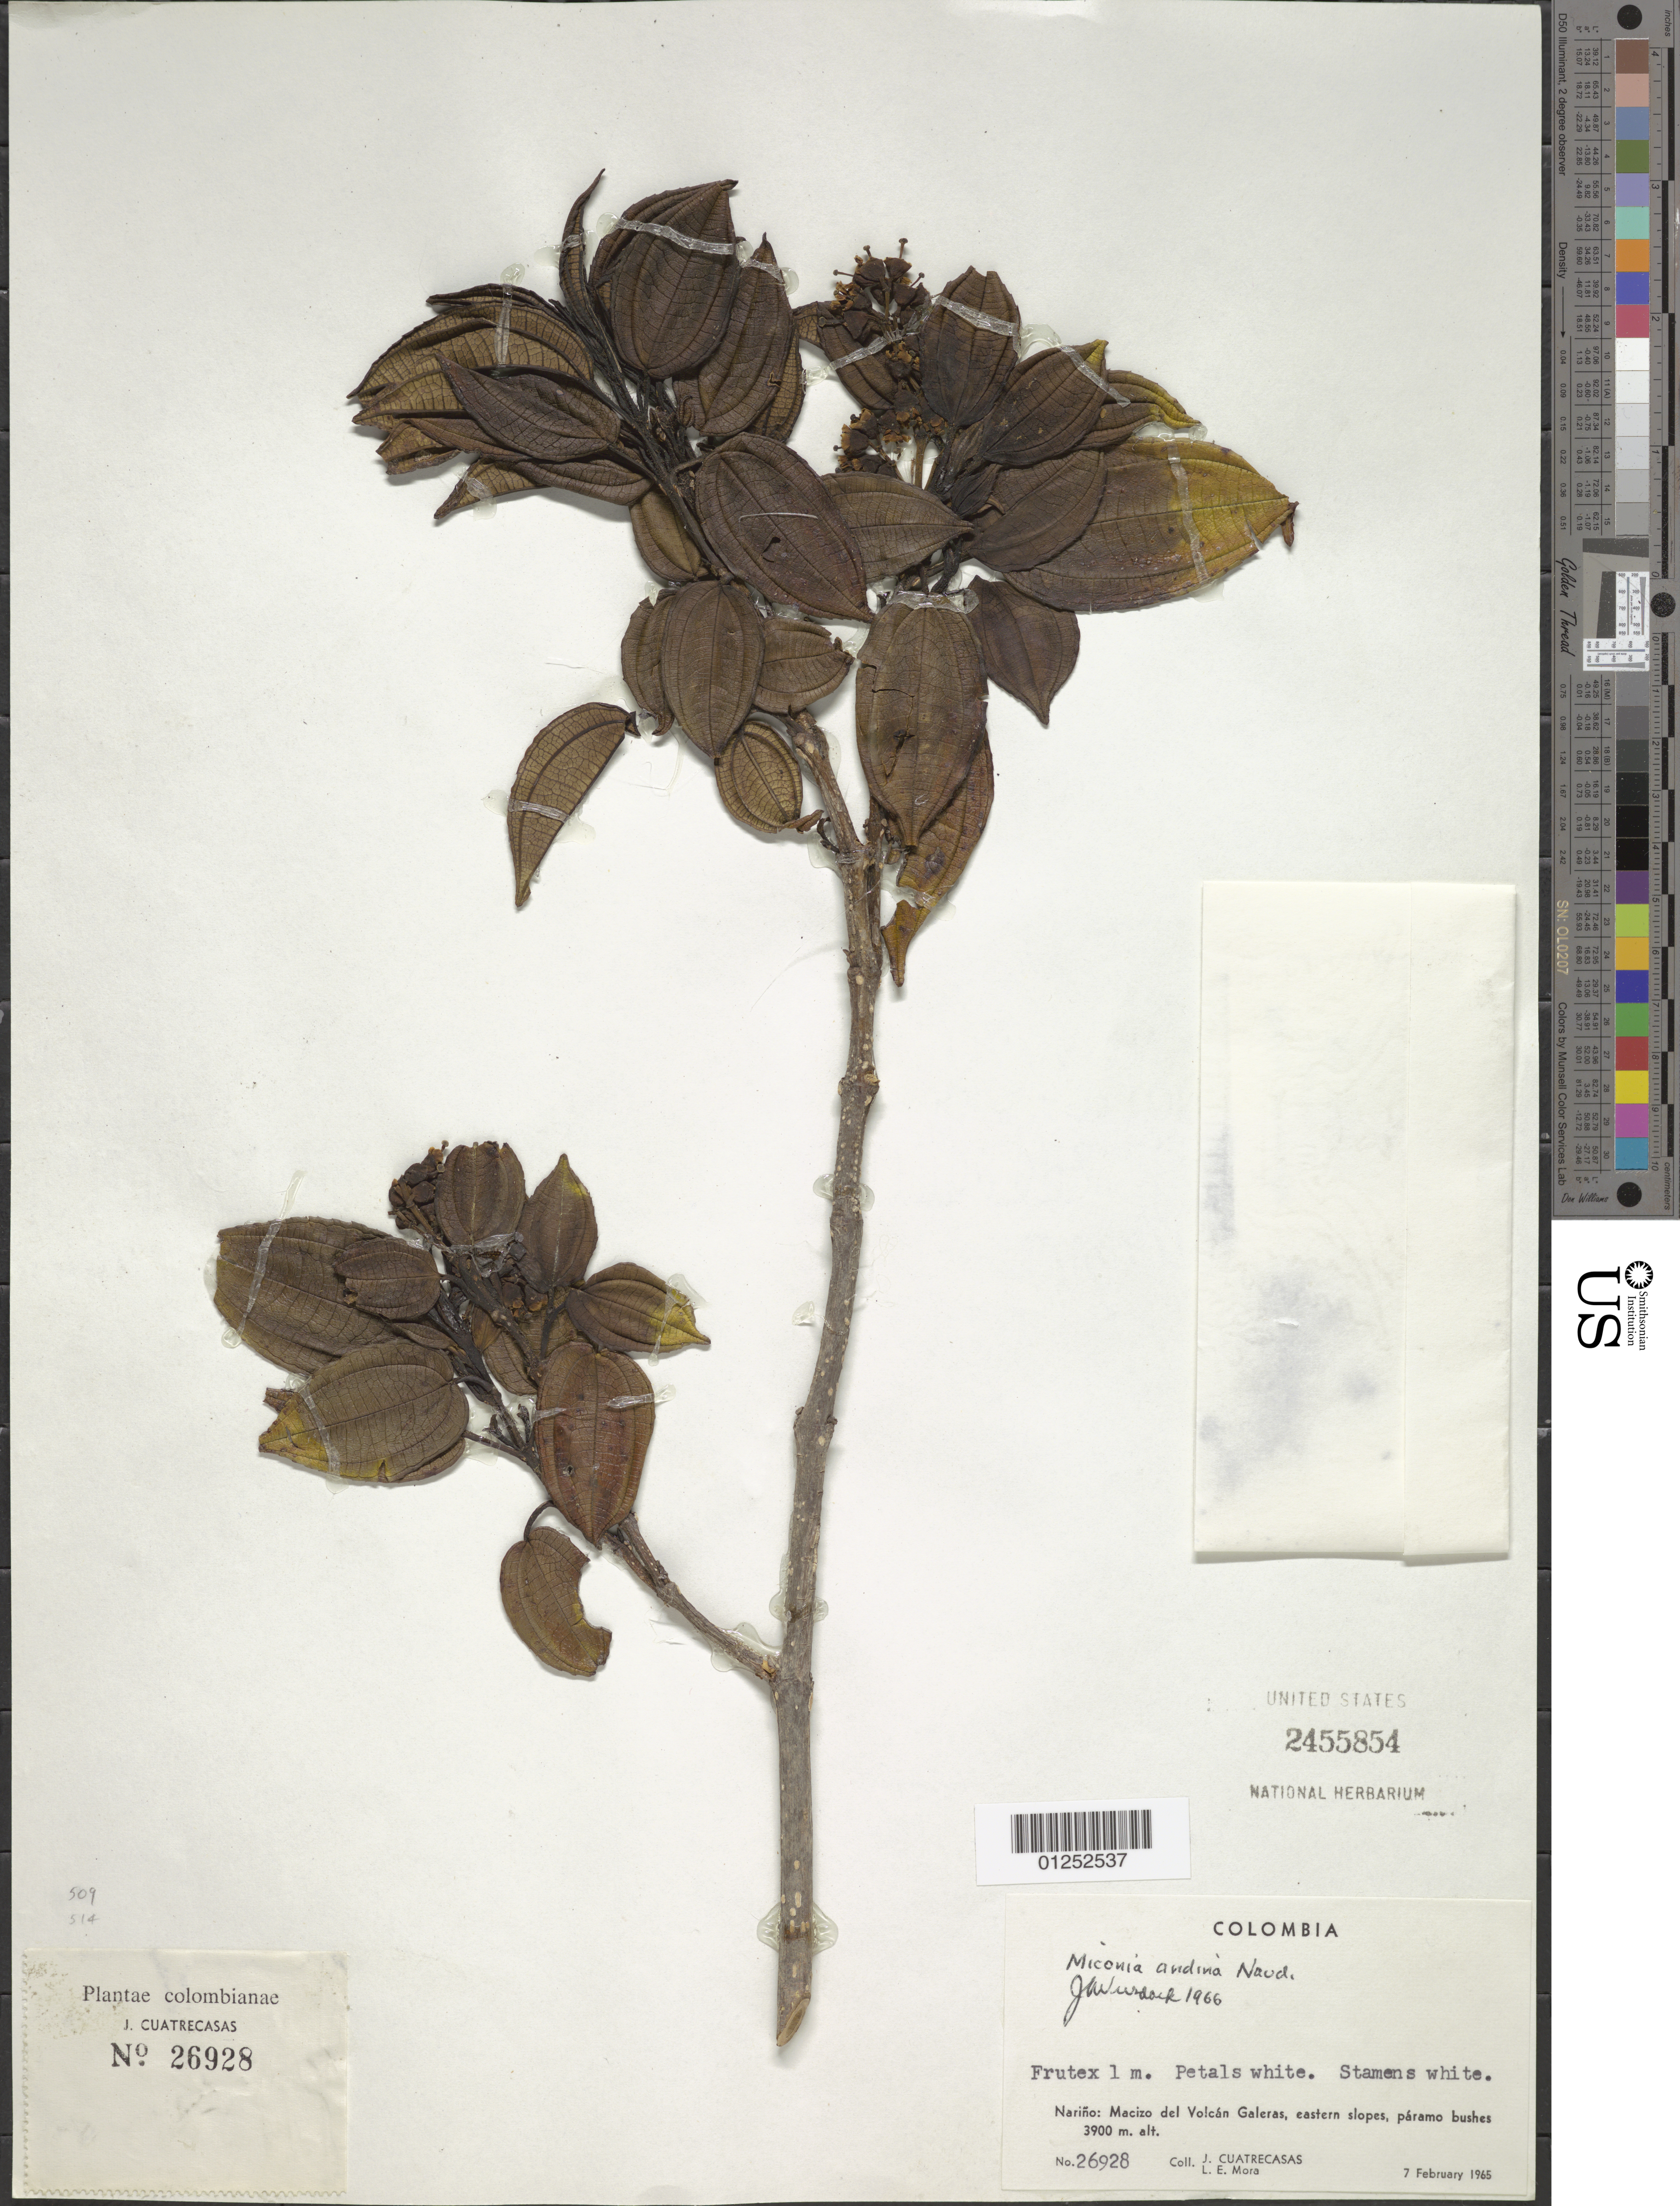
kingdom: Plantae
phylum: Tracheophyta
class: Magnoliopsida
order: Myrtales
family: Melastomataceae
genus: Miconia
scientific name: Miconia latifolia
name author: (D. Don) Naudin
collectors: J. Cuatrecasas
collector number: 26928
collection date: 1965-02-07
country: Colombia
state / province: Nariño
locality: Macizo del Volcán Galeras, eastern slopes, páramo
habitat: bushes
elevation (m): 3900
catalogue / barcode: US 2455854